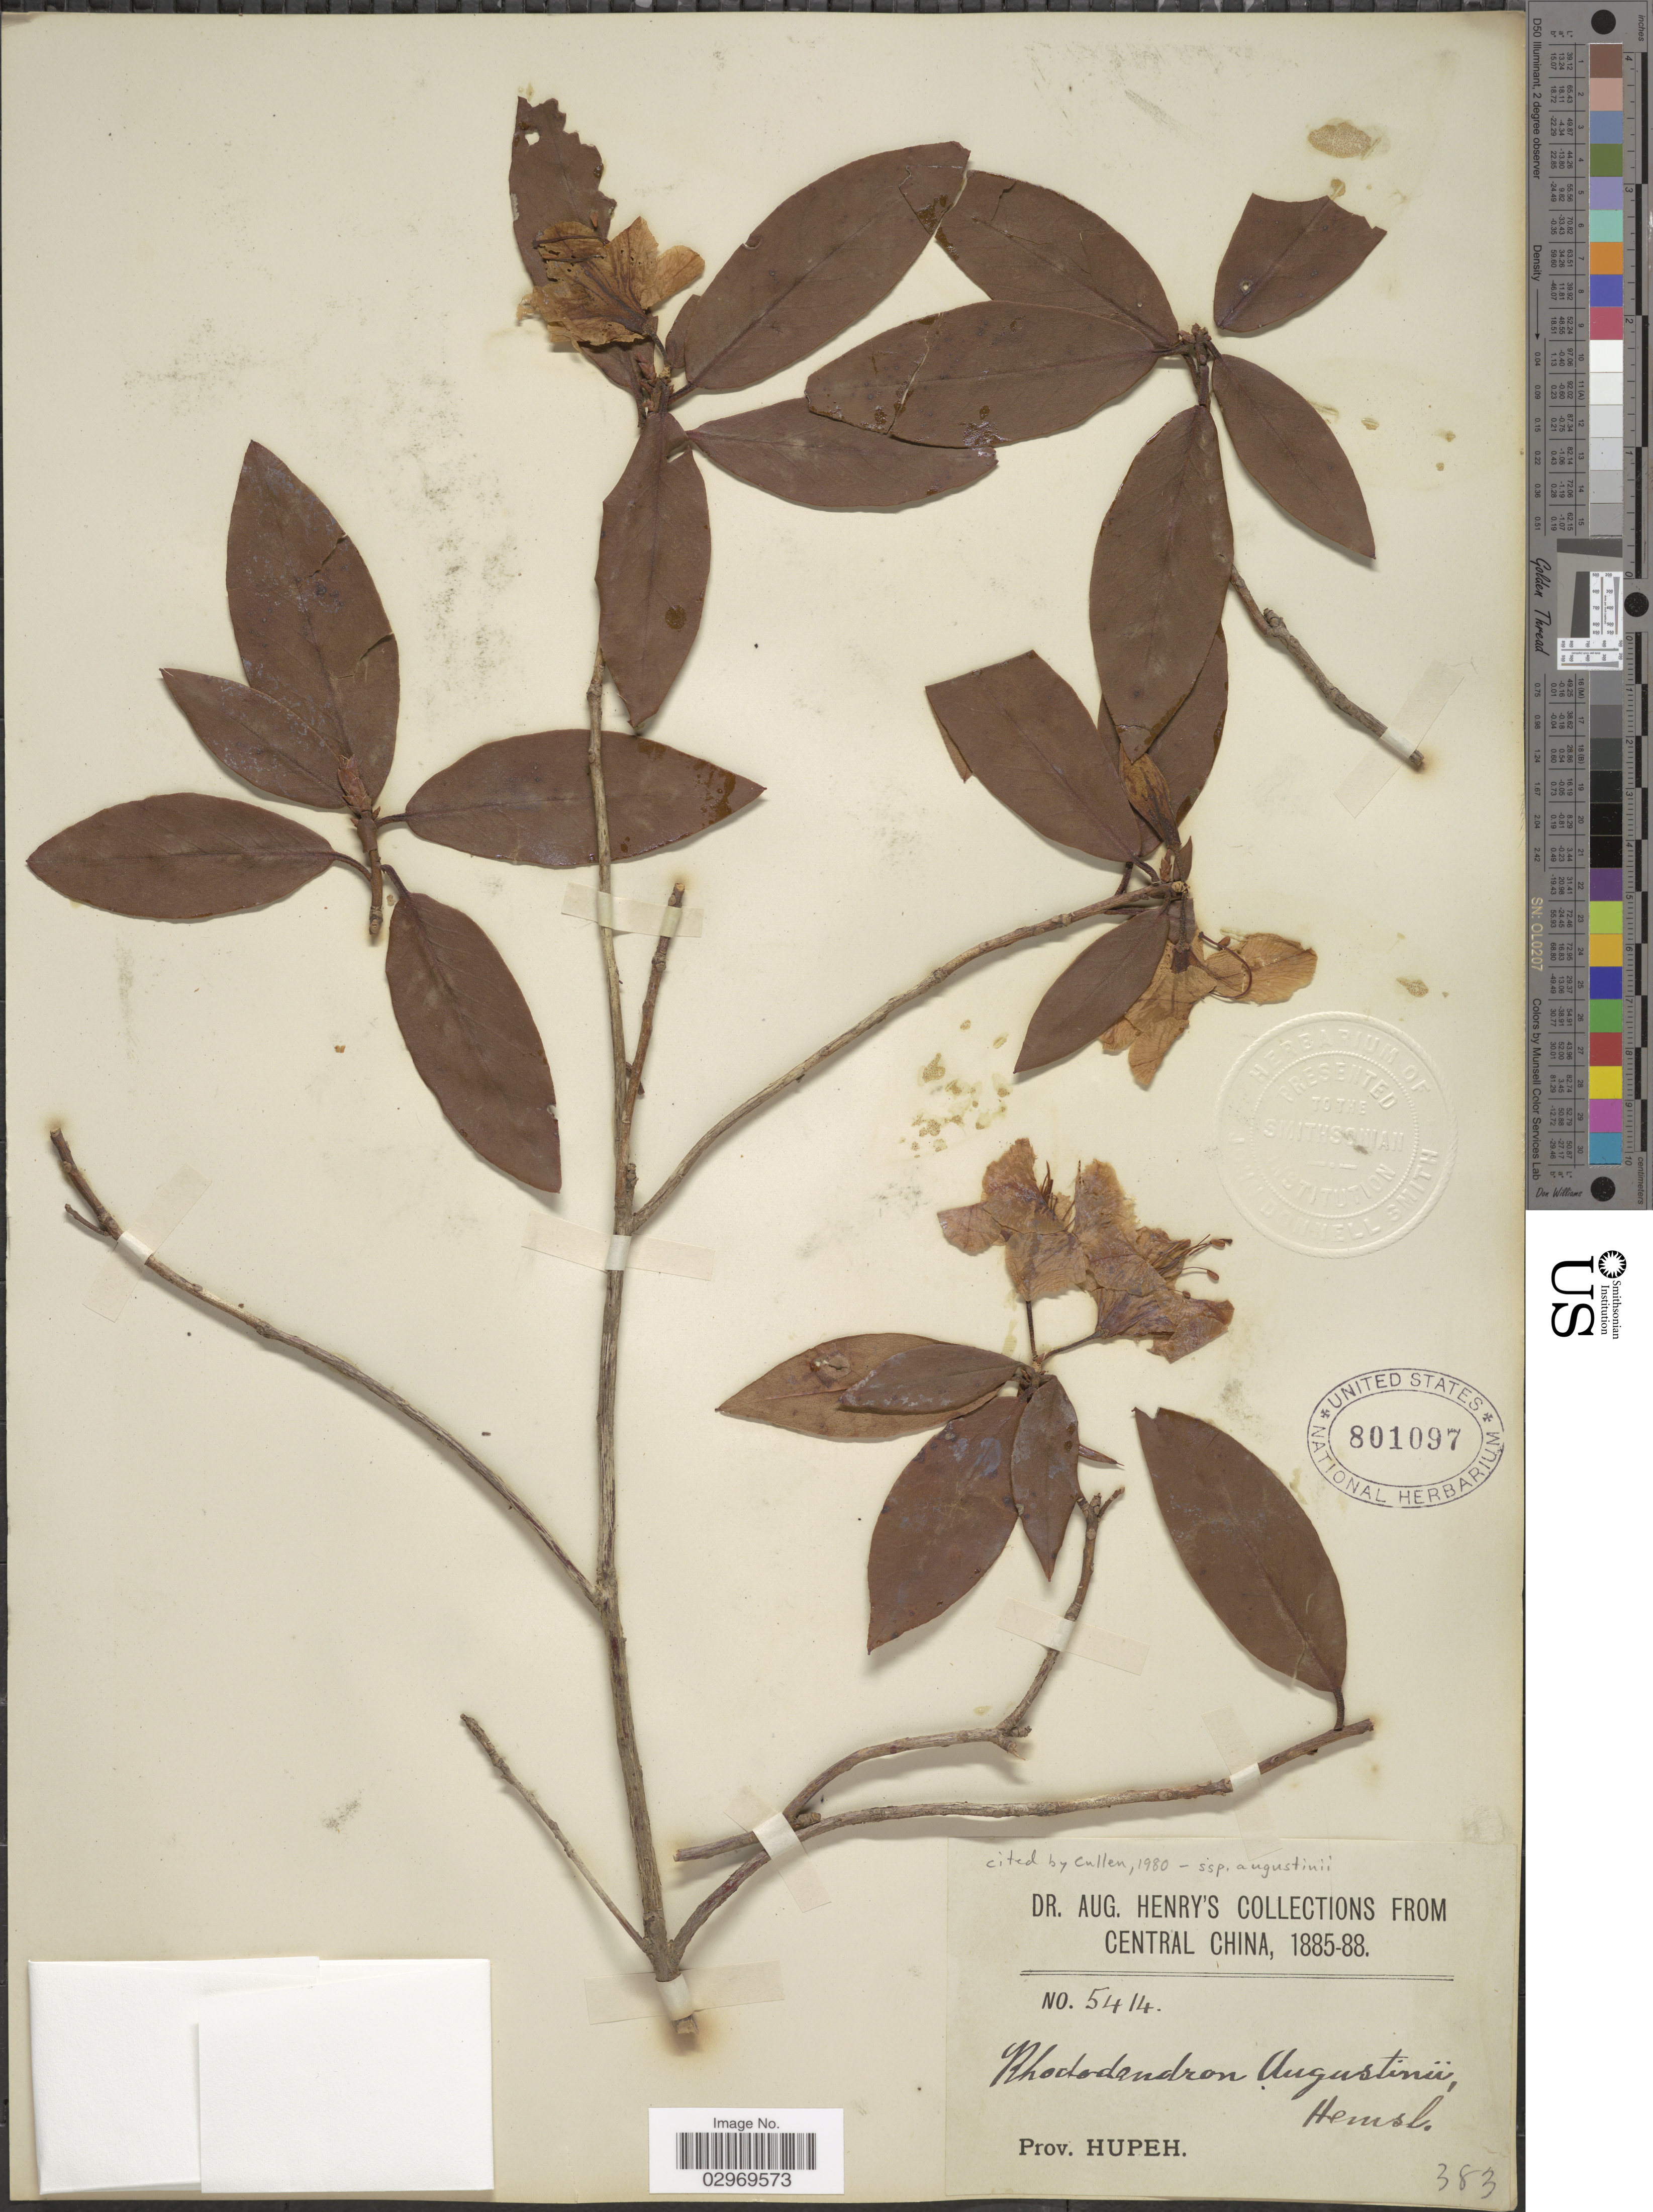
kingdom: Plantae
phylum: Tracheophyta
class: Magnoliopsida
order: Ericales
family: Ericaceae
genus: Rhododendron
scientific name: Rhododendron augustinei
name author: Hemsl.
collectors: A. Henry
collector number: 5414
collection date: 1885/1888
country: China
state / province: Hubei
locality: Prov. Hupeh.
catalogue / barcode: US 801097